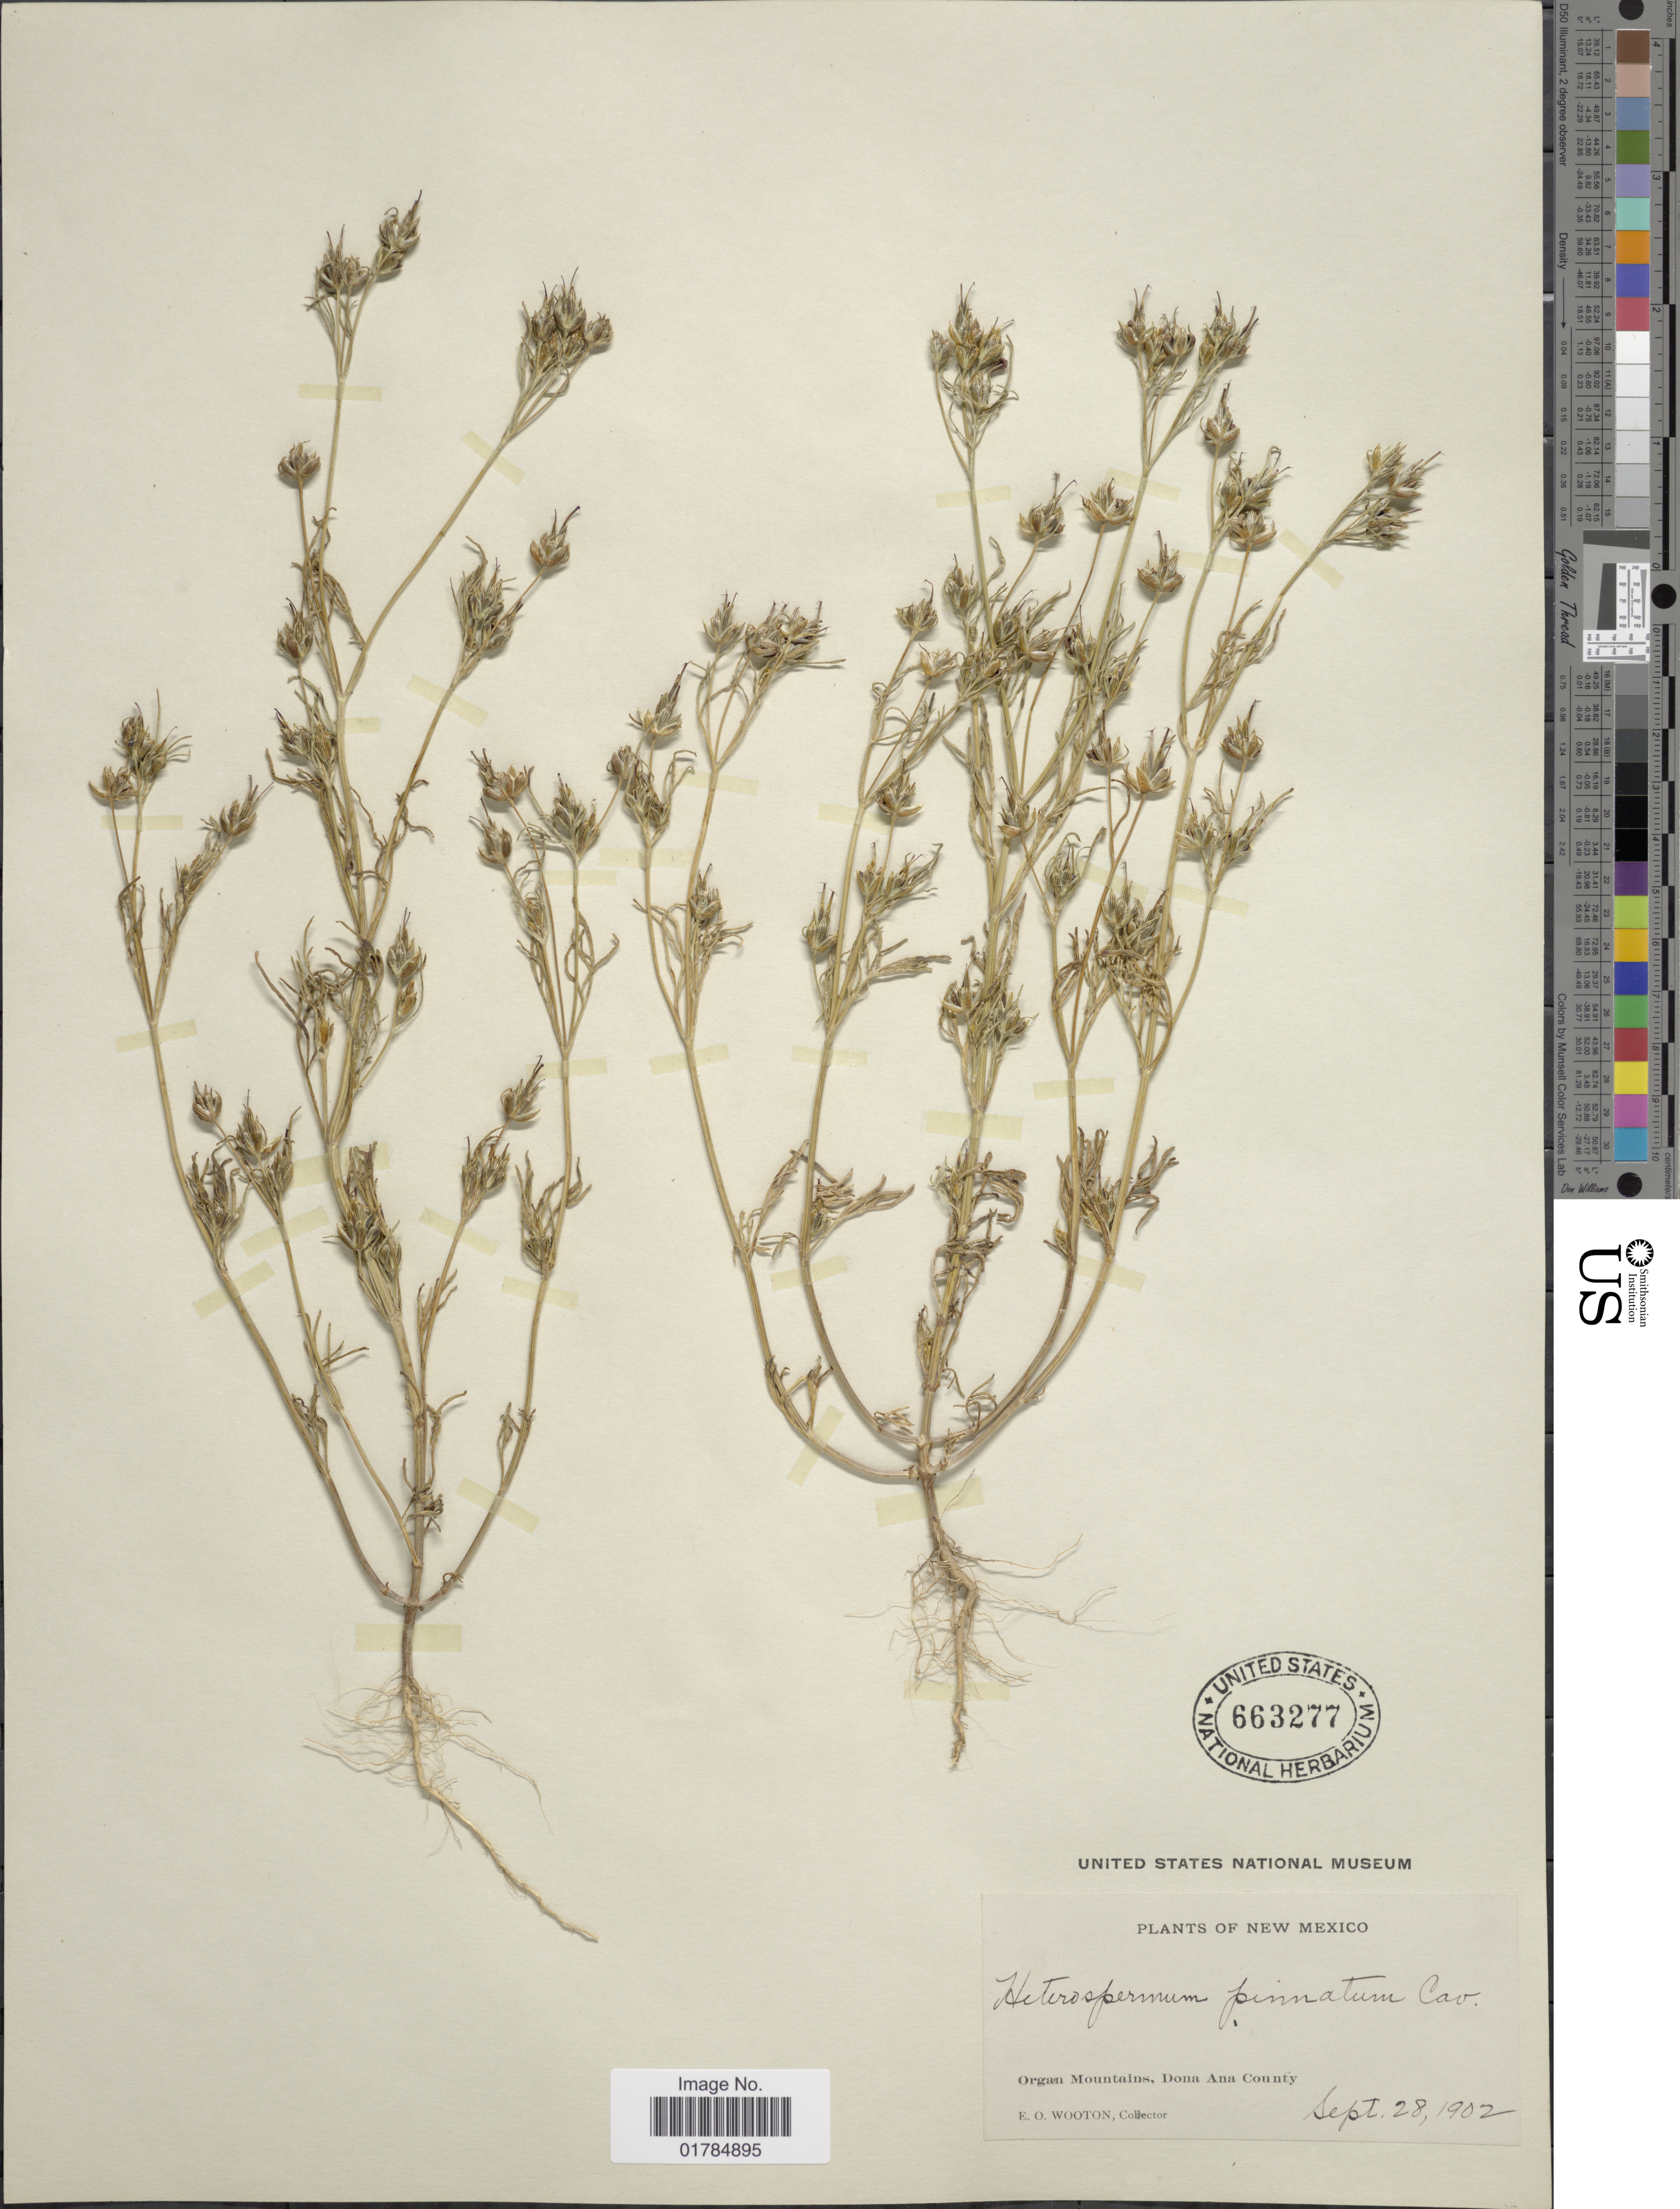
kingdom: Plantae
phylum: Tracheophyta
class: Magnoliopsida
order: Asterales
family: Asteraceae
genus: Heterosperma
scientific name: Heterosperma pinnatum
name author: Cav.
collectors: E. O. Wooton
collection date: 1902-09-28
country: United States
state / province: New Mexico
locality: Organ Mountains, Dona Ana County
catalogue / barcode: US 663277